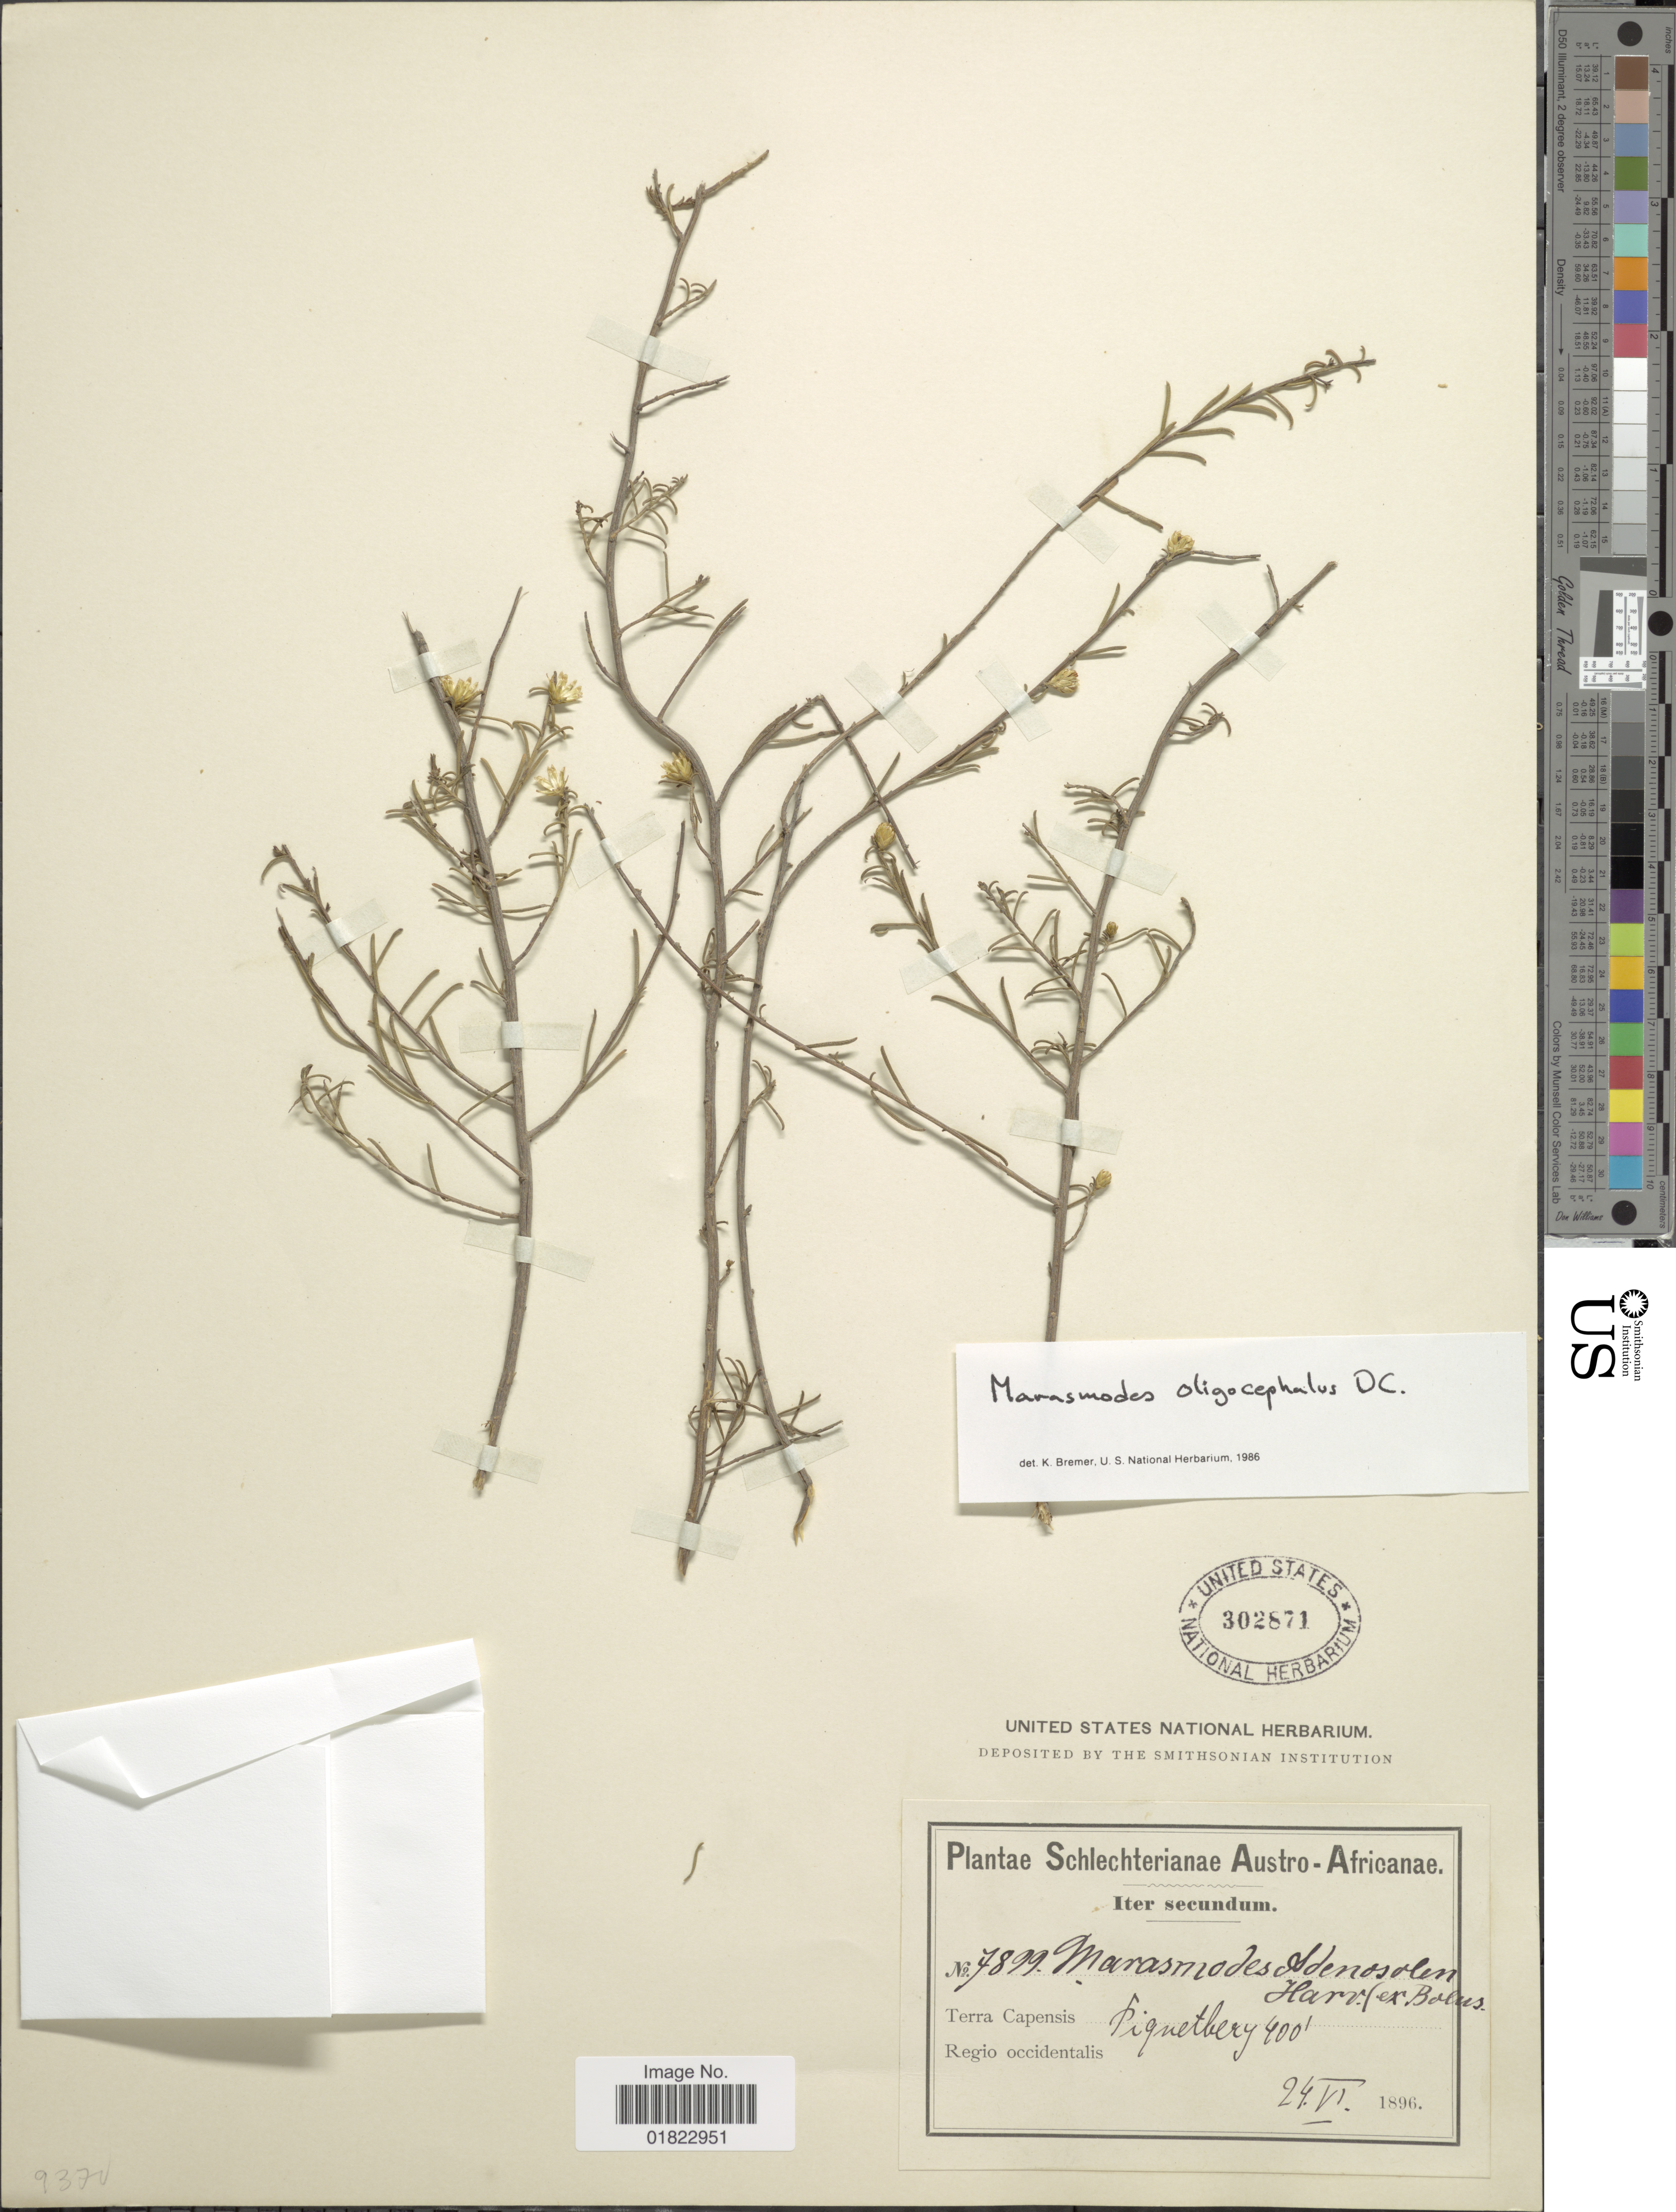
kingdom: Plantae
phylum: Tracheophyta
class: Magnoliopsida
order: Asterales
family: Asteraceae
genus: Marasmodes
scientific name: Marasmodes oligocephala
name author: DC.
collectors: Schlechter, --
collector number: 7899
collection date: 1896-06-24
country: South Africa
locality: Austro-Africanae. Terra Capensis, Regio occidentalis, Piquetberg.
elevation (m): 122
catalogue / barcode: US 302871